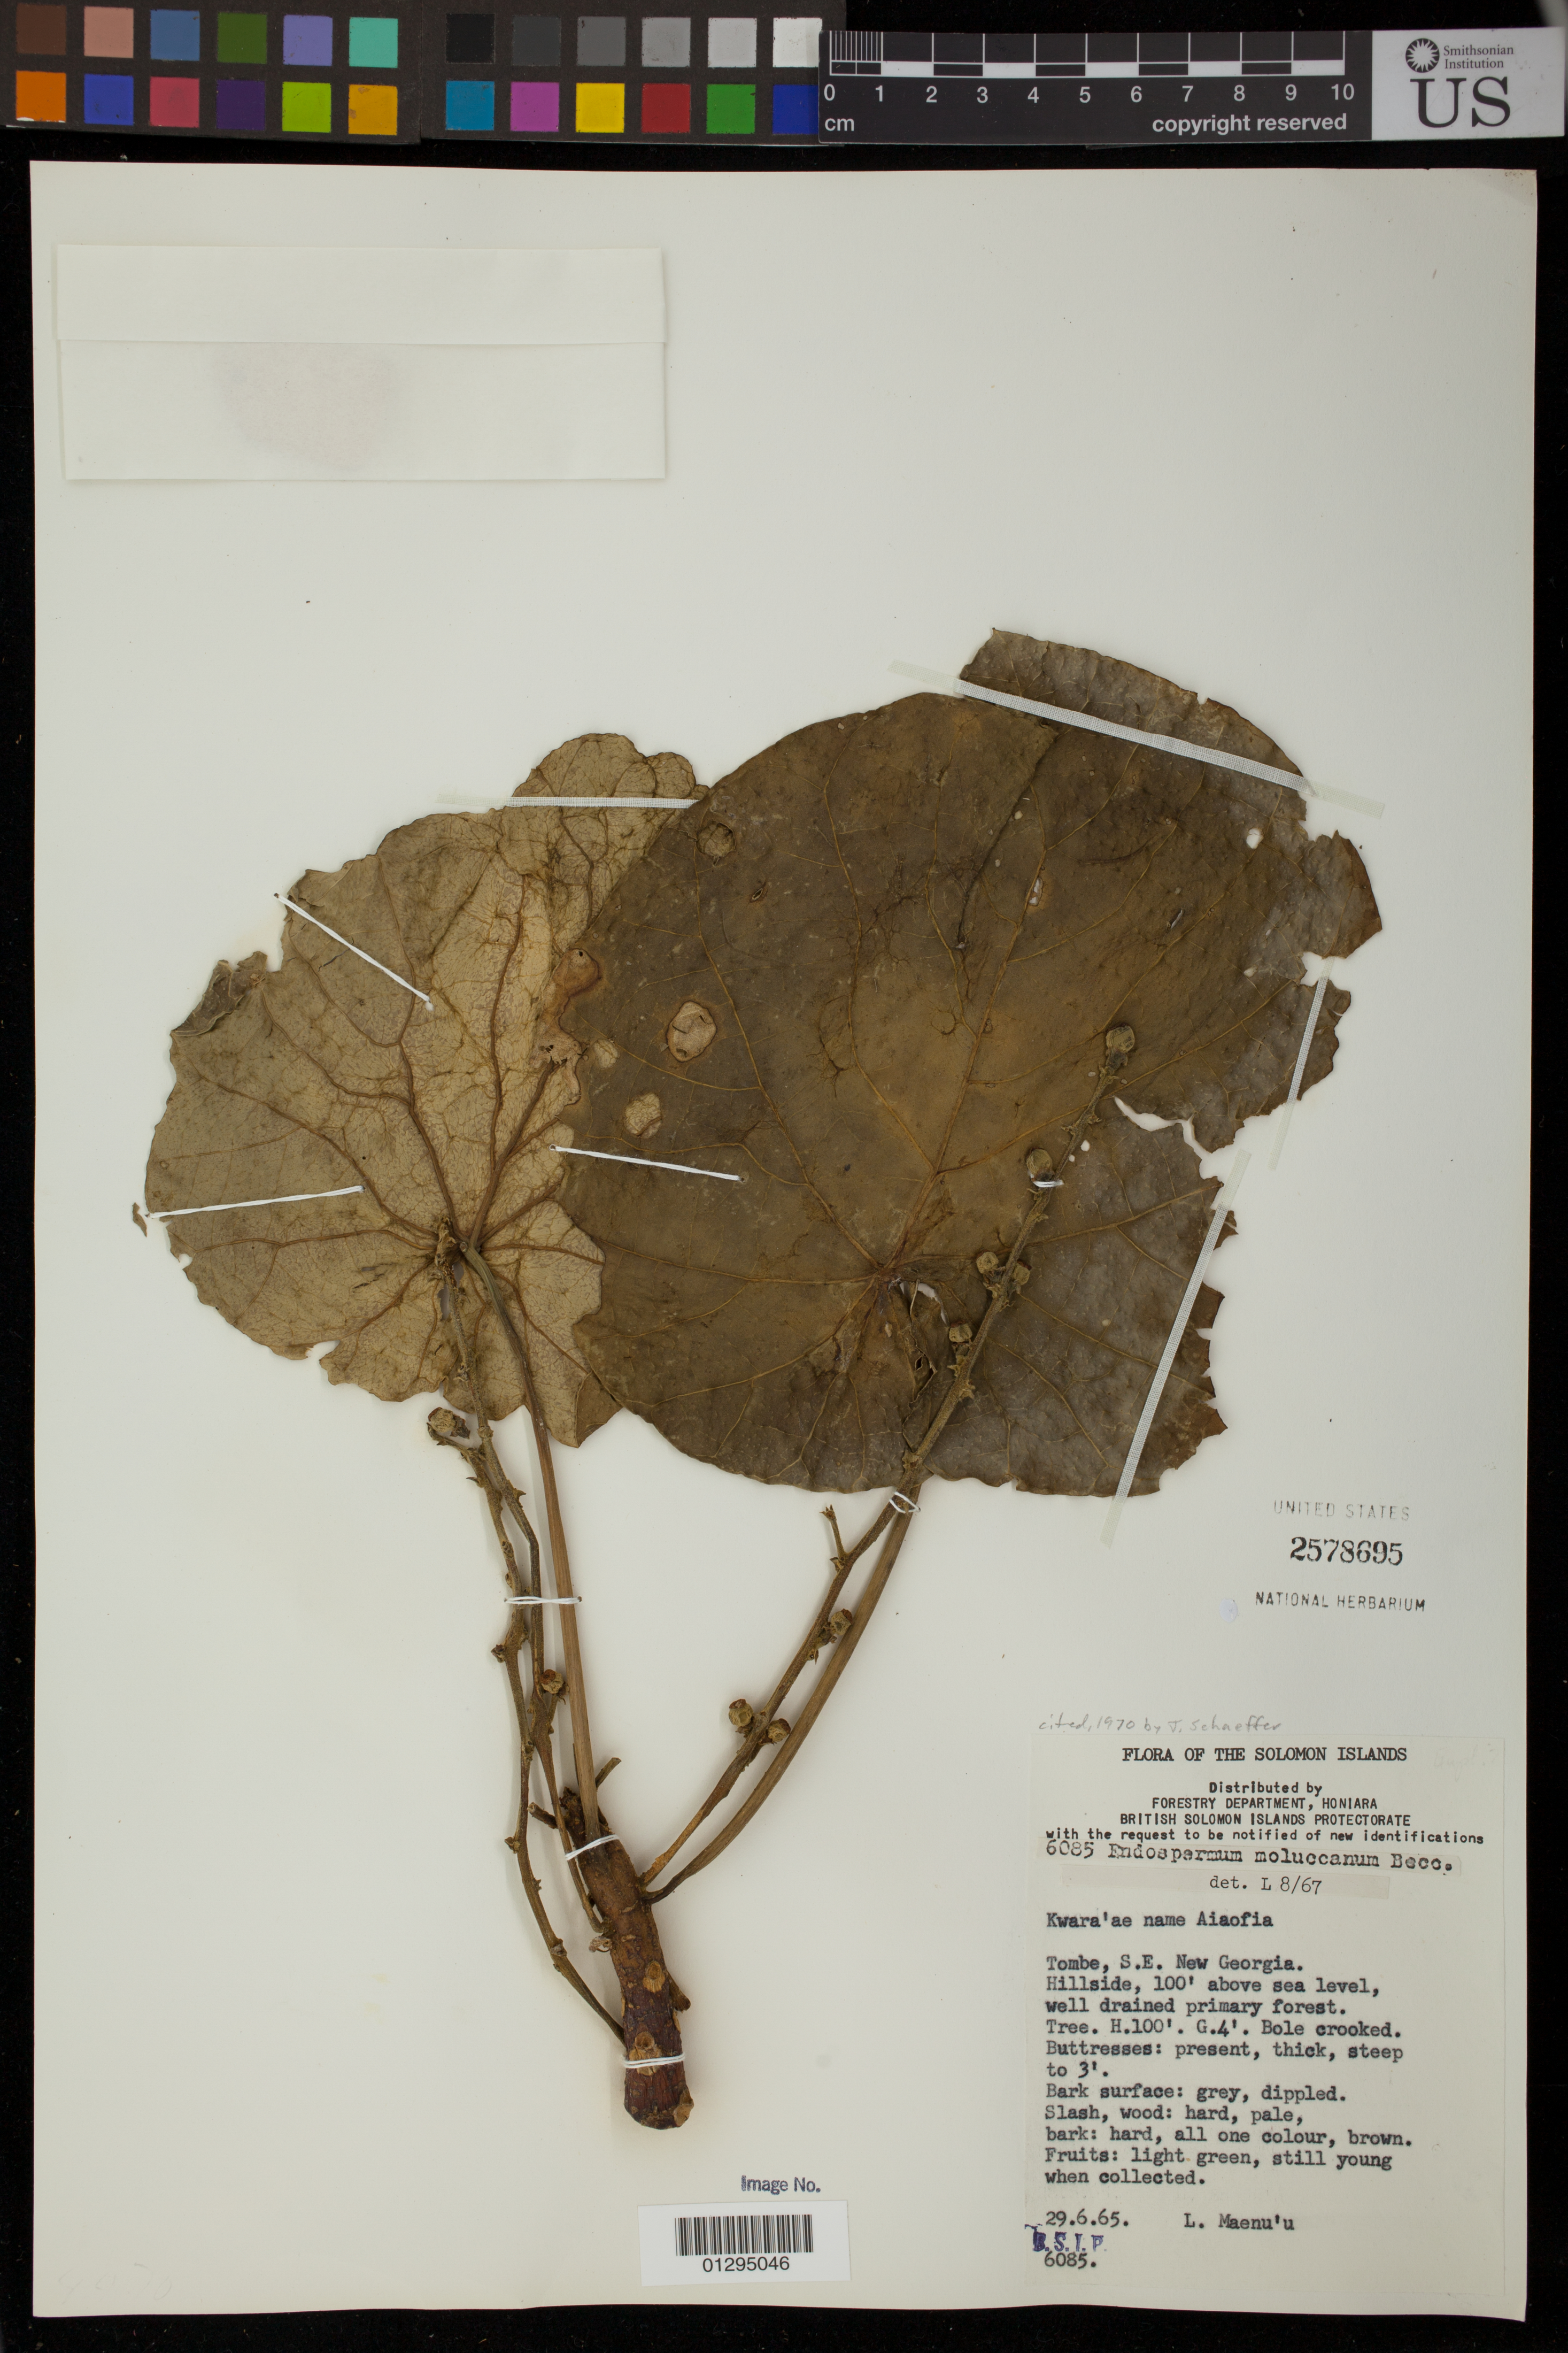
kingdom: Plantae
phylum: Tracheophyta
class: Magnoliopsida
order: Malpighiales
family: Euphorbiaceae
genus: Endospermum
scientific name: Endospermum moluccanum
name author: (Teijsm. & Binn.) Kurz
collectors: L. Maenu'u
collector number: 6085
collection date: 1965-06-29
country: Solomon Islands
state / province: Solomon Islands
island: New Georgia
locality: Tombe, S.E. New Georgia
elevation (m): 30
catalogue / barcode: US 2578695